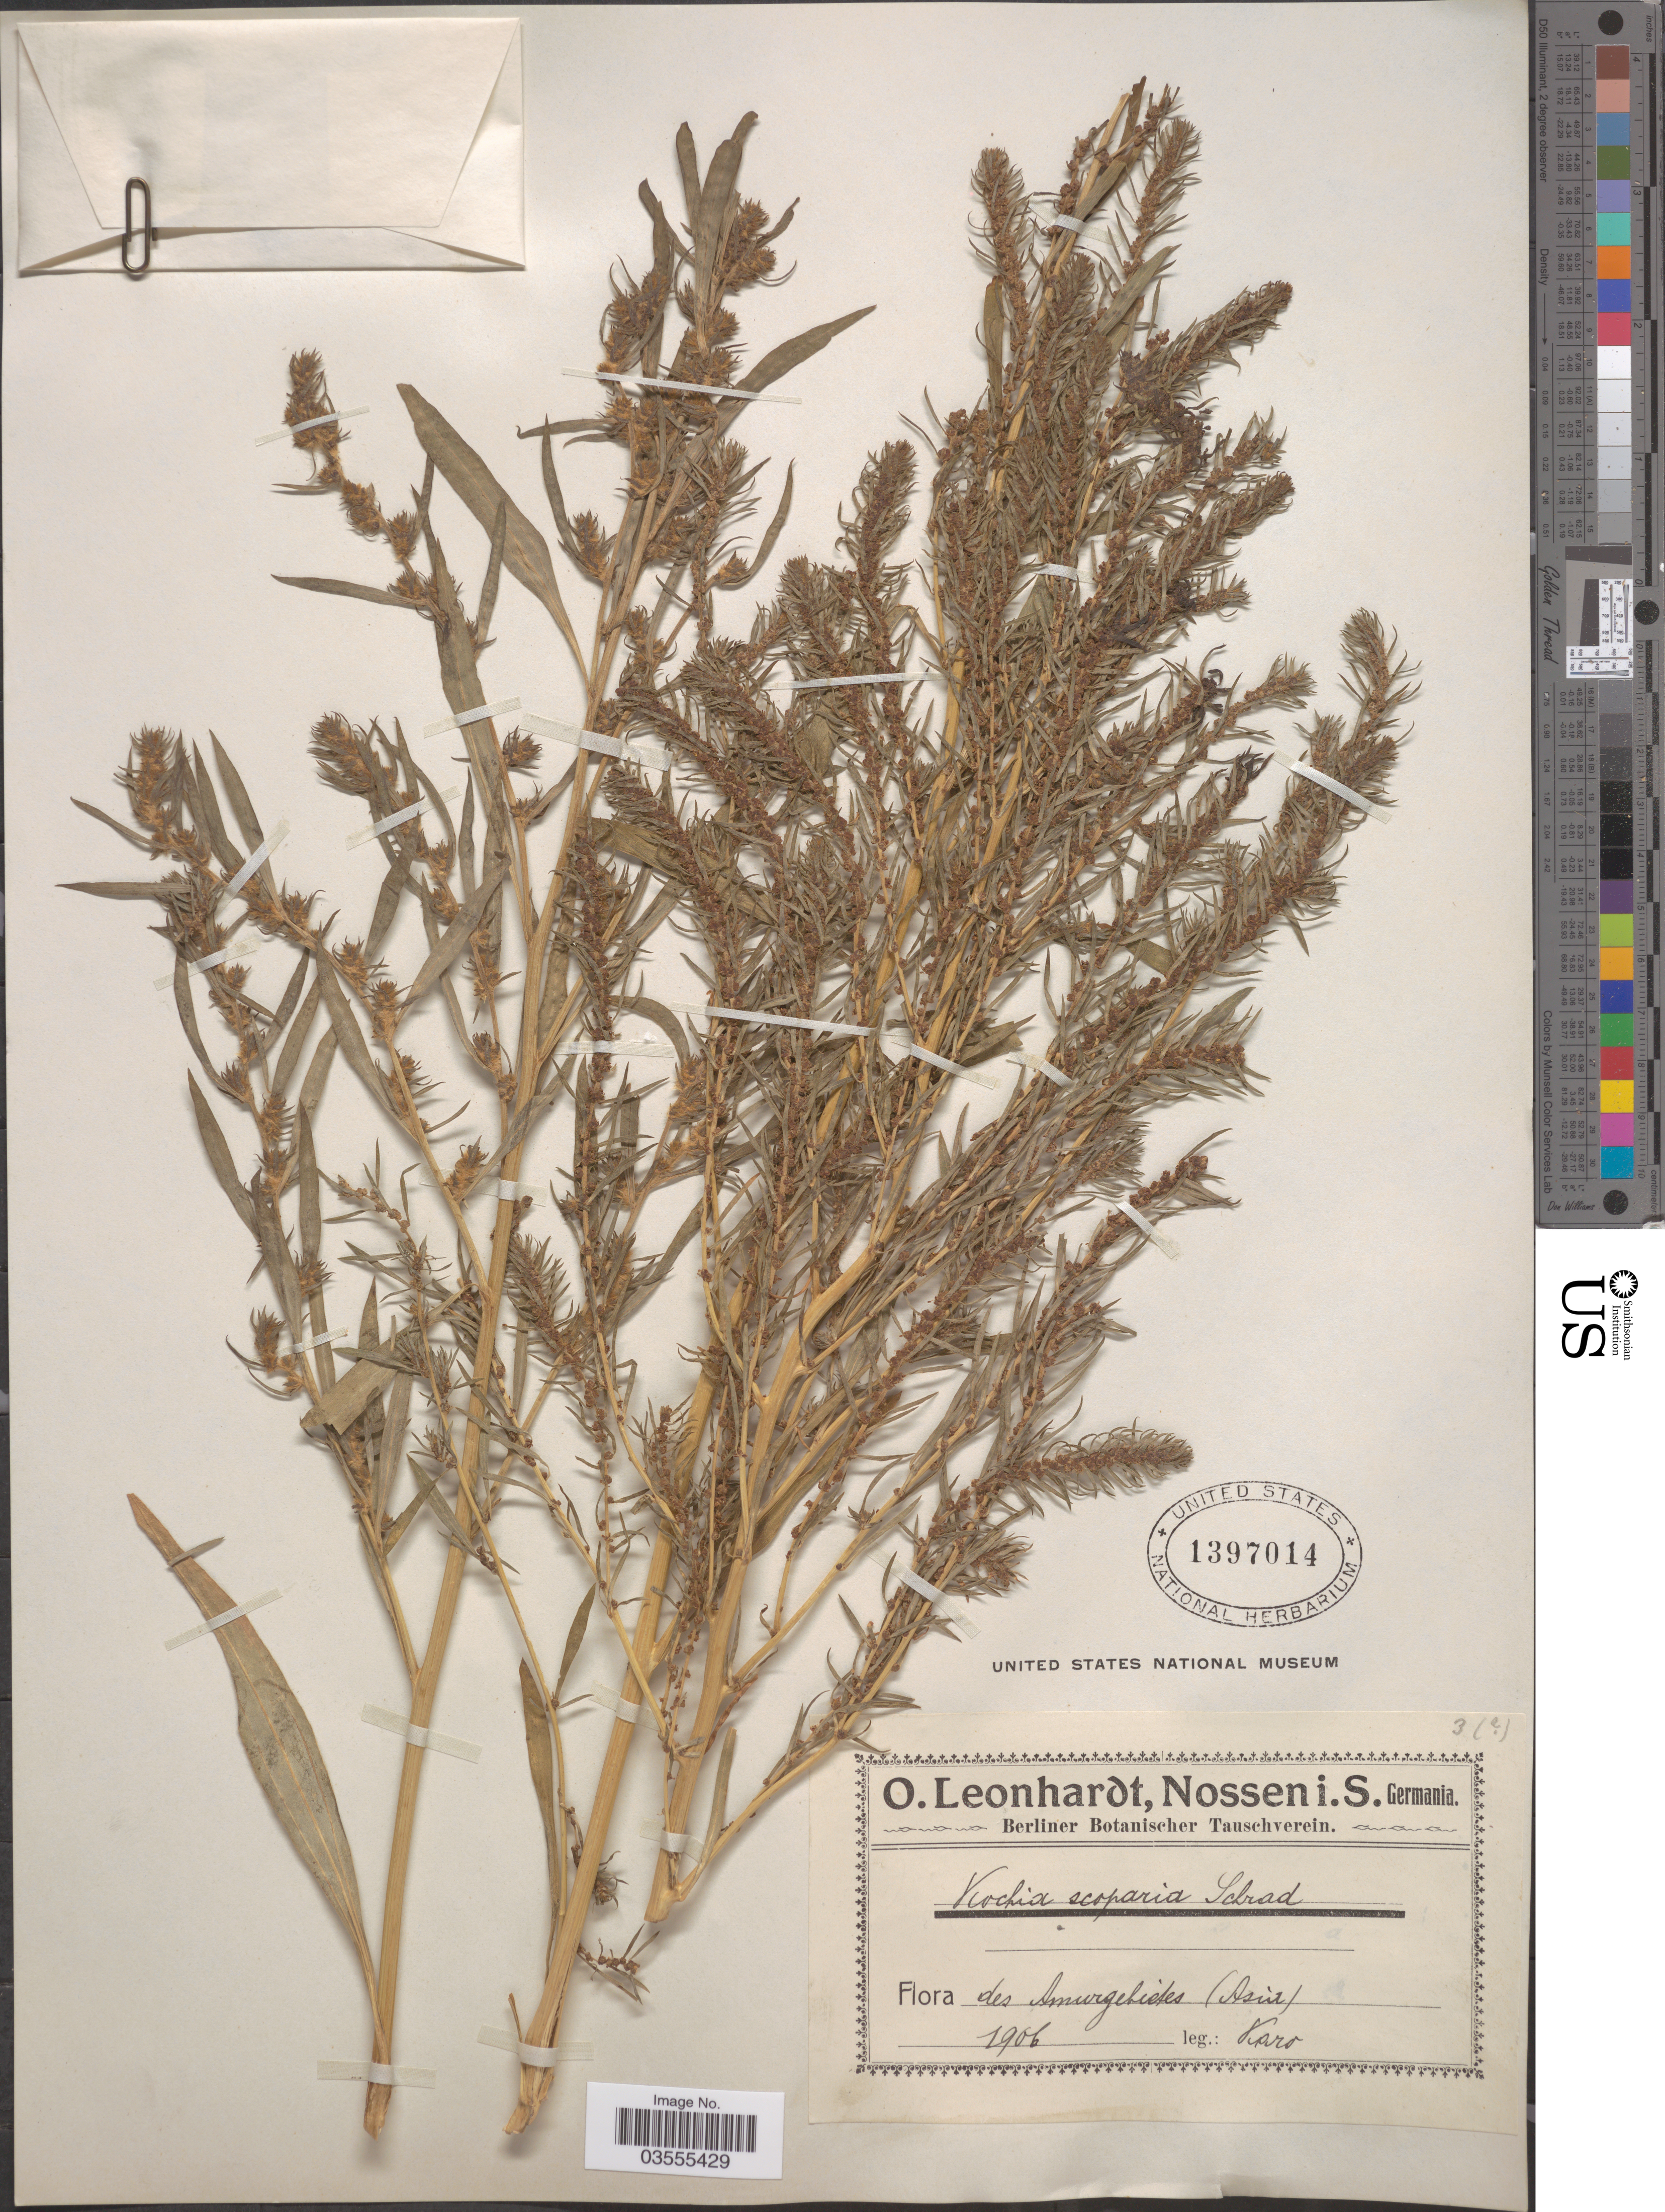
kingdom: Plantae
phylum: Tracheophyta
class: Magnoliopsida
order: Caryophyllales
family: Amaranthaceae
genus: Bassia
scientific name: Bassia scoparia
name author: (L.) Voss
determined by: U.S. National Herbarium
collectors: Karo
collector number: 314*?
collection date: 1906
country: Russian Federation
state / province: Amur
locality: Amurgebietes (Asia).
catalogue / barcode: US 1397014